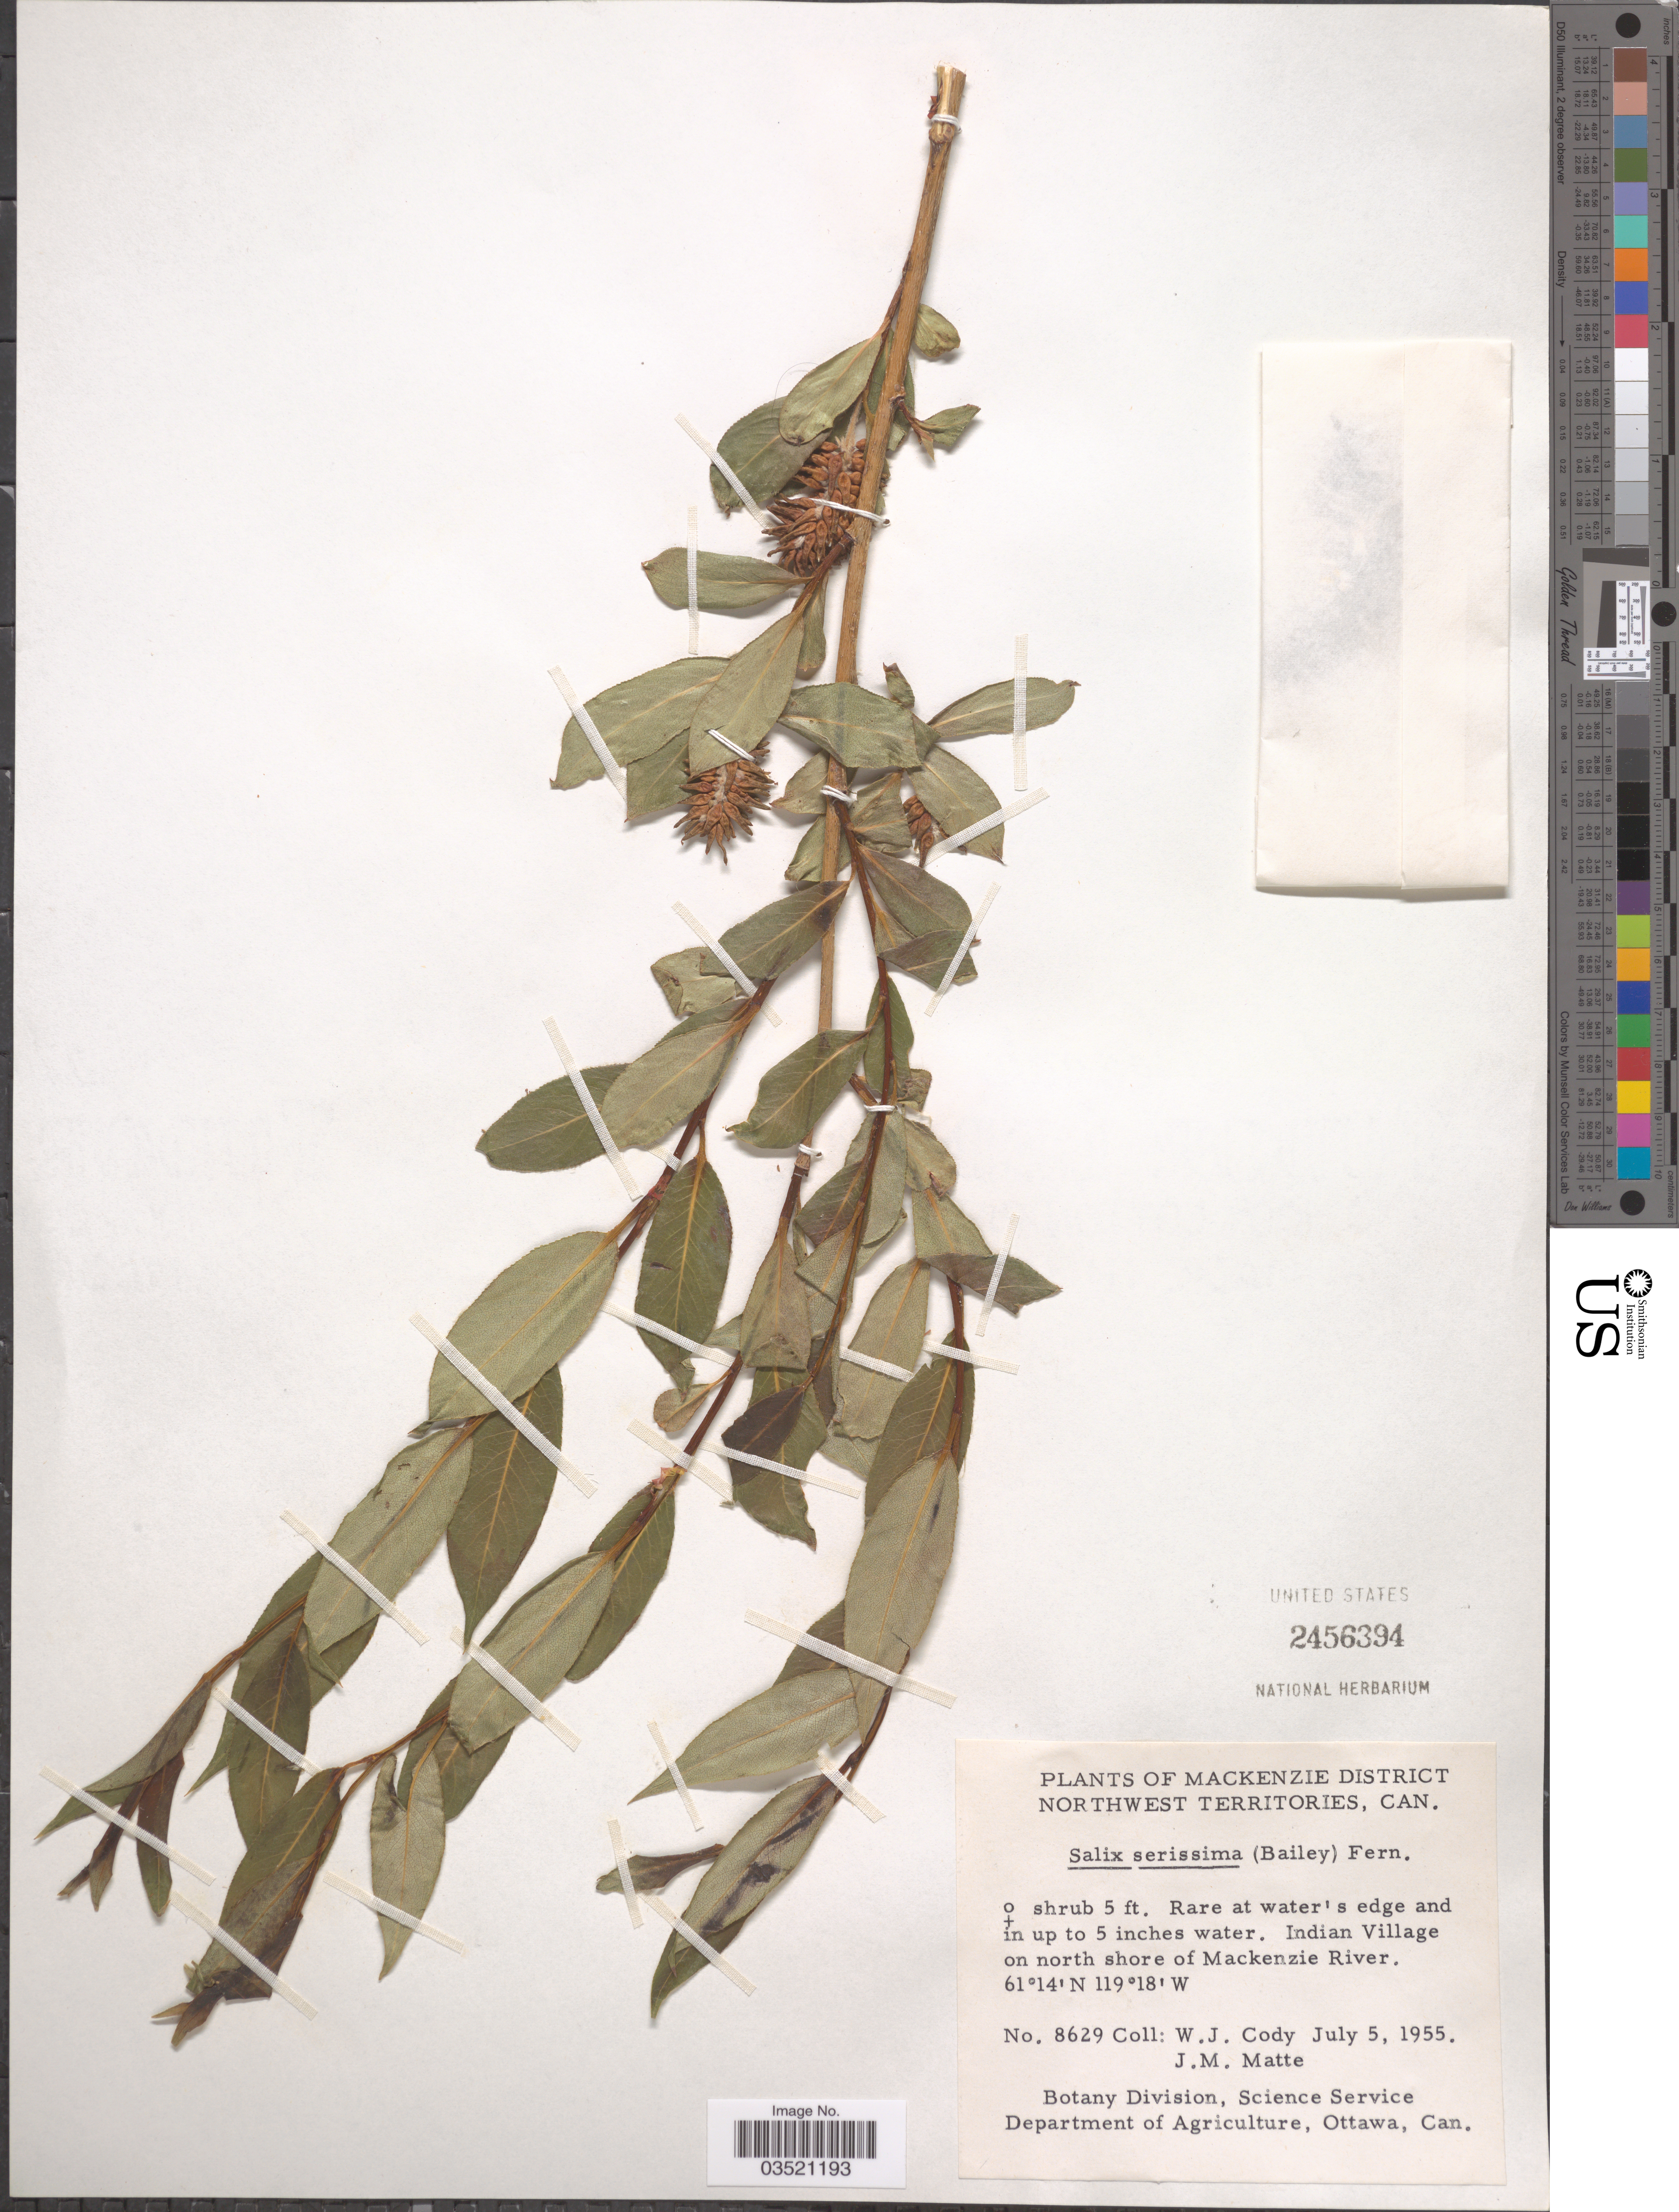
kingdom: Plantae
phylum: Tracheophyta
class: Magnoliopsida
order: Malpighiales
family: Salicaceae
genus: Salix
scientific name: Salix serissima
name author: (L.H. Bailey) Fernald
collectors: W. Cody & J. Matte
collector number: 8629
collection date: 1955-07-05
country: Canada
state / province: Northwest Territories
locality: Mackenzie District. Indian Village on north shore of Mackenzie River.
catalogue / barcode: US 2456394